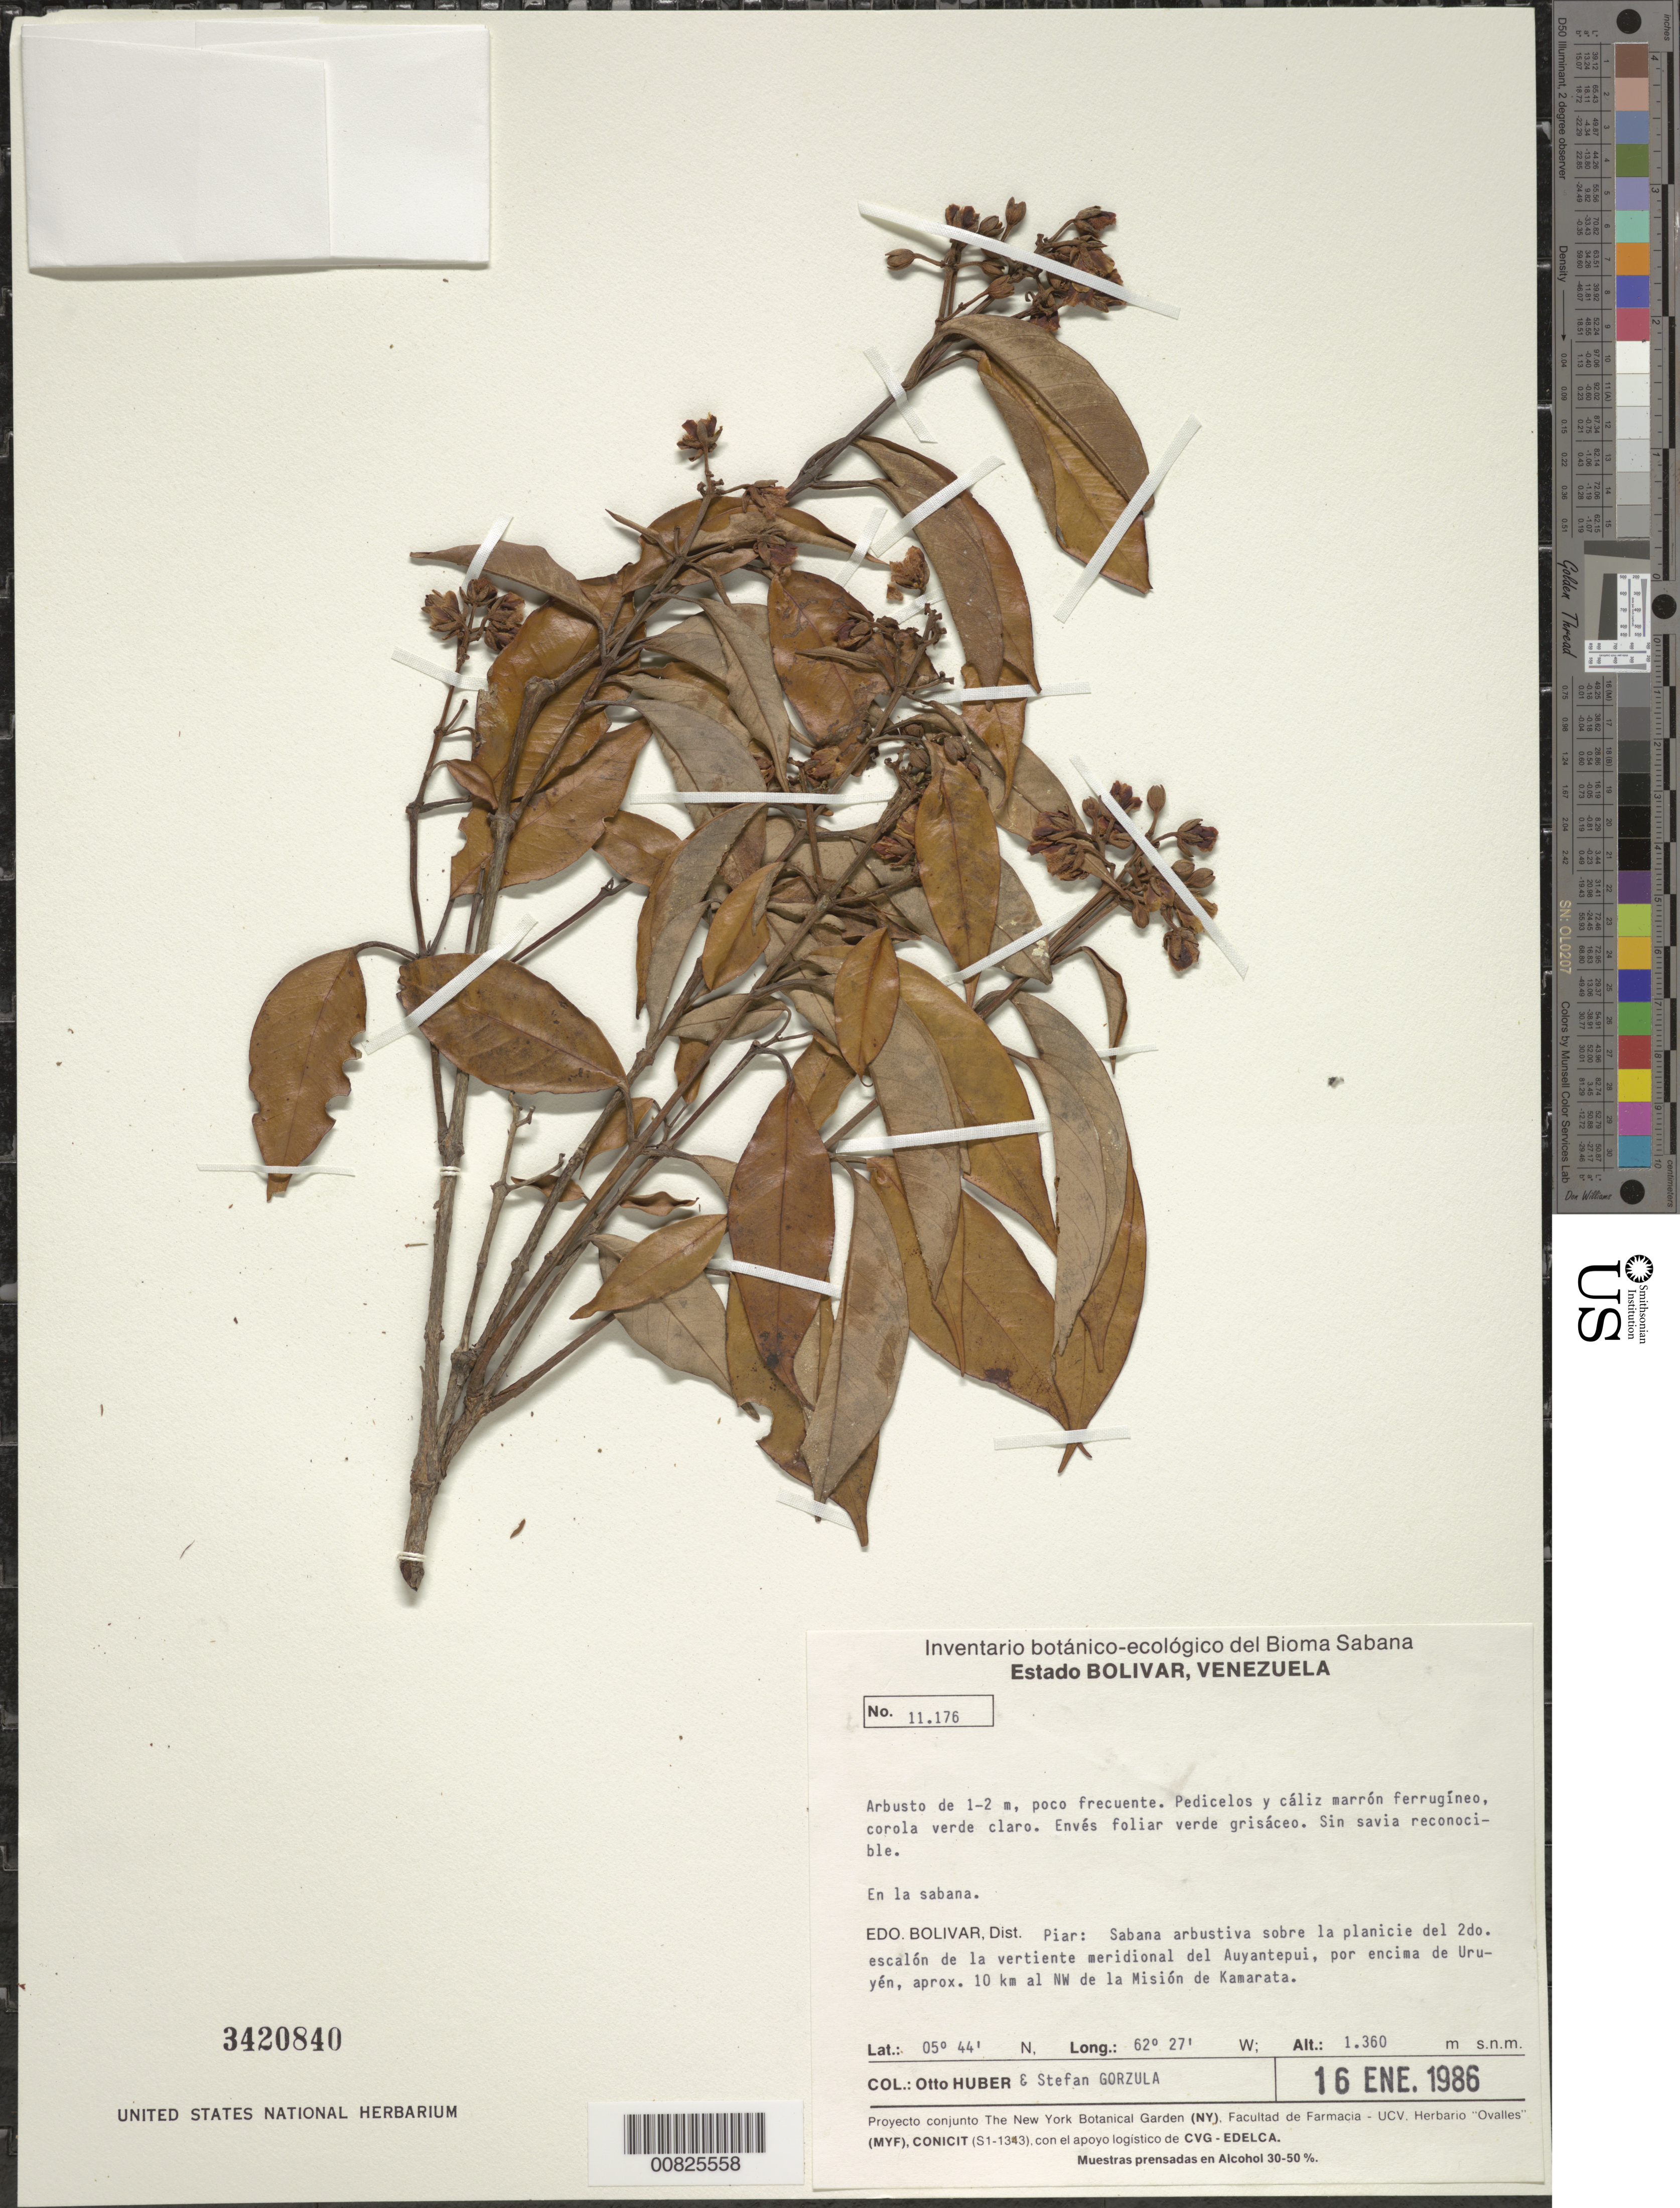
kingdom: Plantae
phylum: Tracheophyta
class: Magnoliopsida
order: Malpighiales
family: Clusiaceae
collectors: O. Huber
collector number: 11176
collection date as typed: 16-Jan-86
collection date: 1986-01-16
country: Venezuela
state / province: Bolívar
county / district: Piar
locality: Mision de Kamarata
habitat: Sabana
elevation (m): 1360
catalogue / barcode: US 3420840